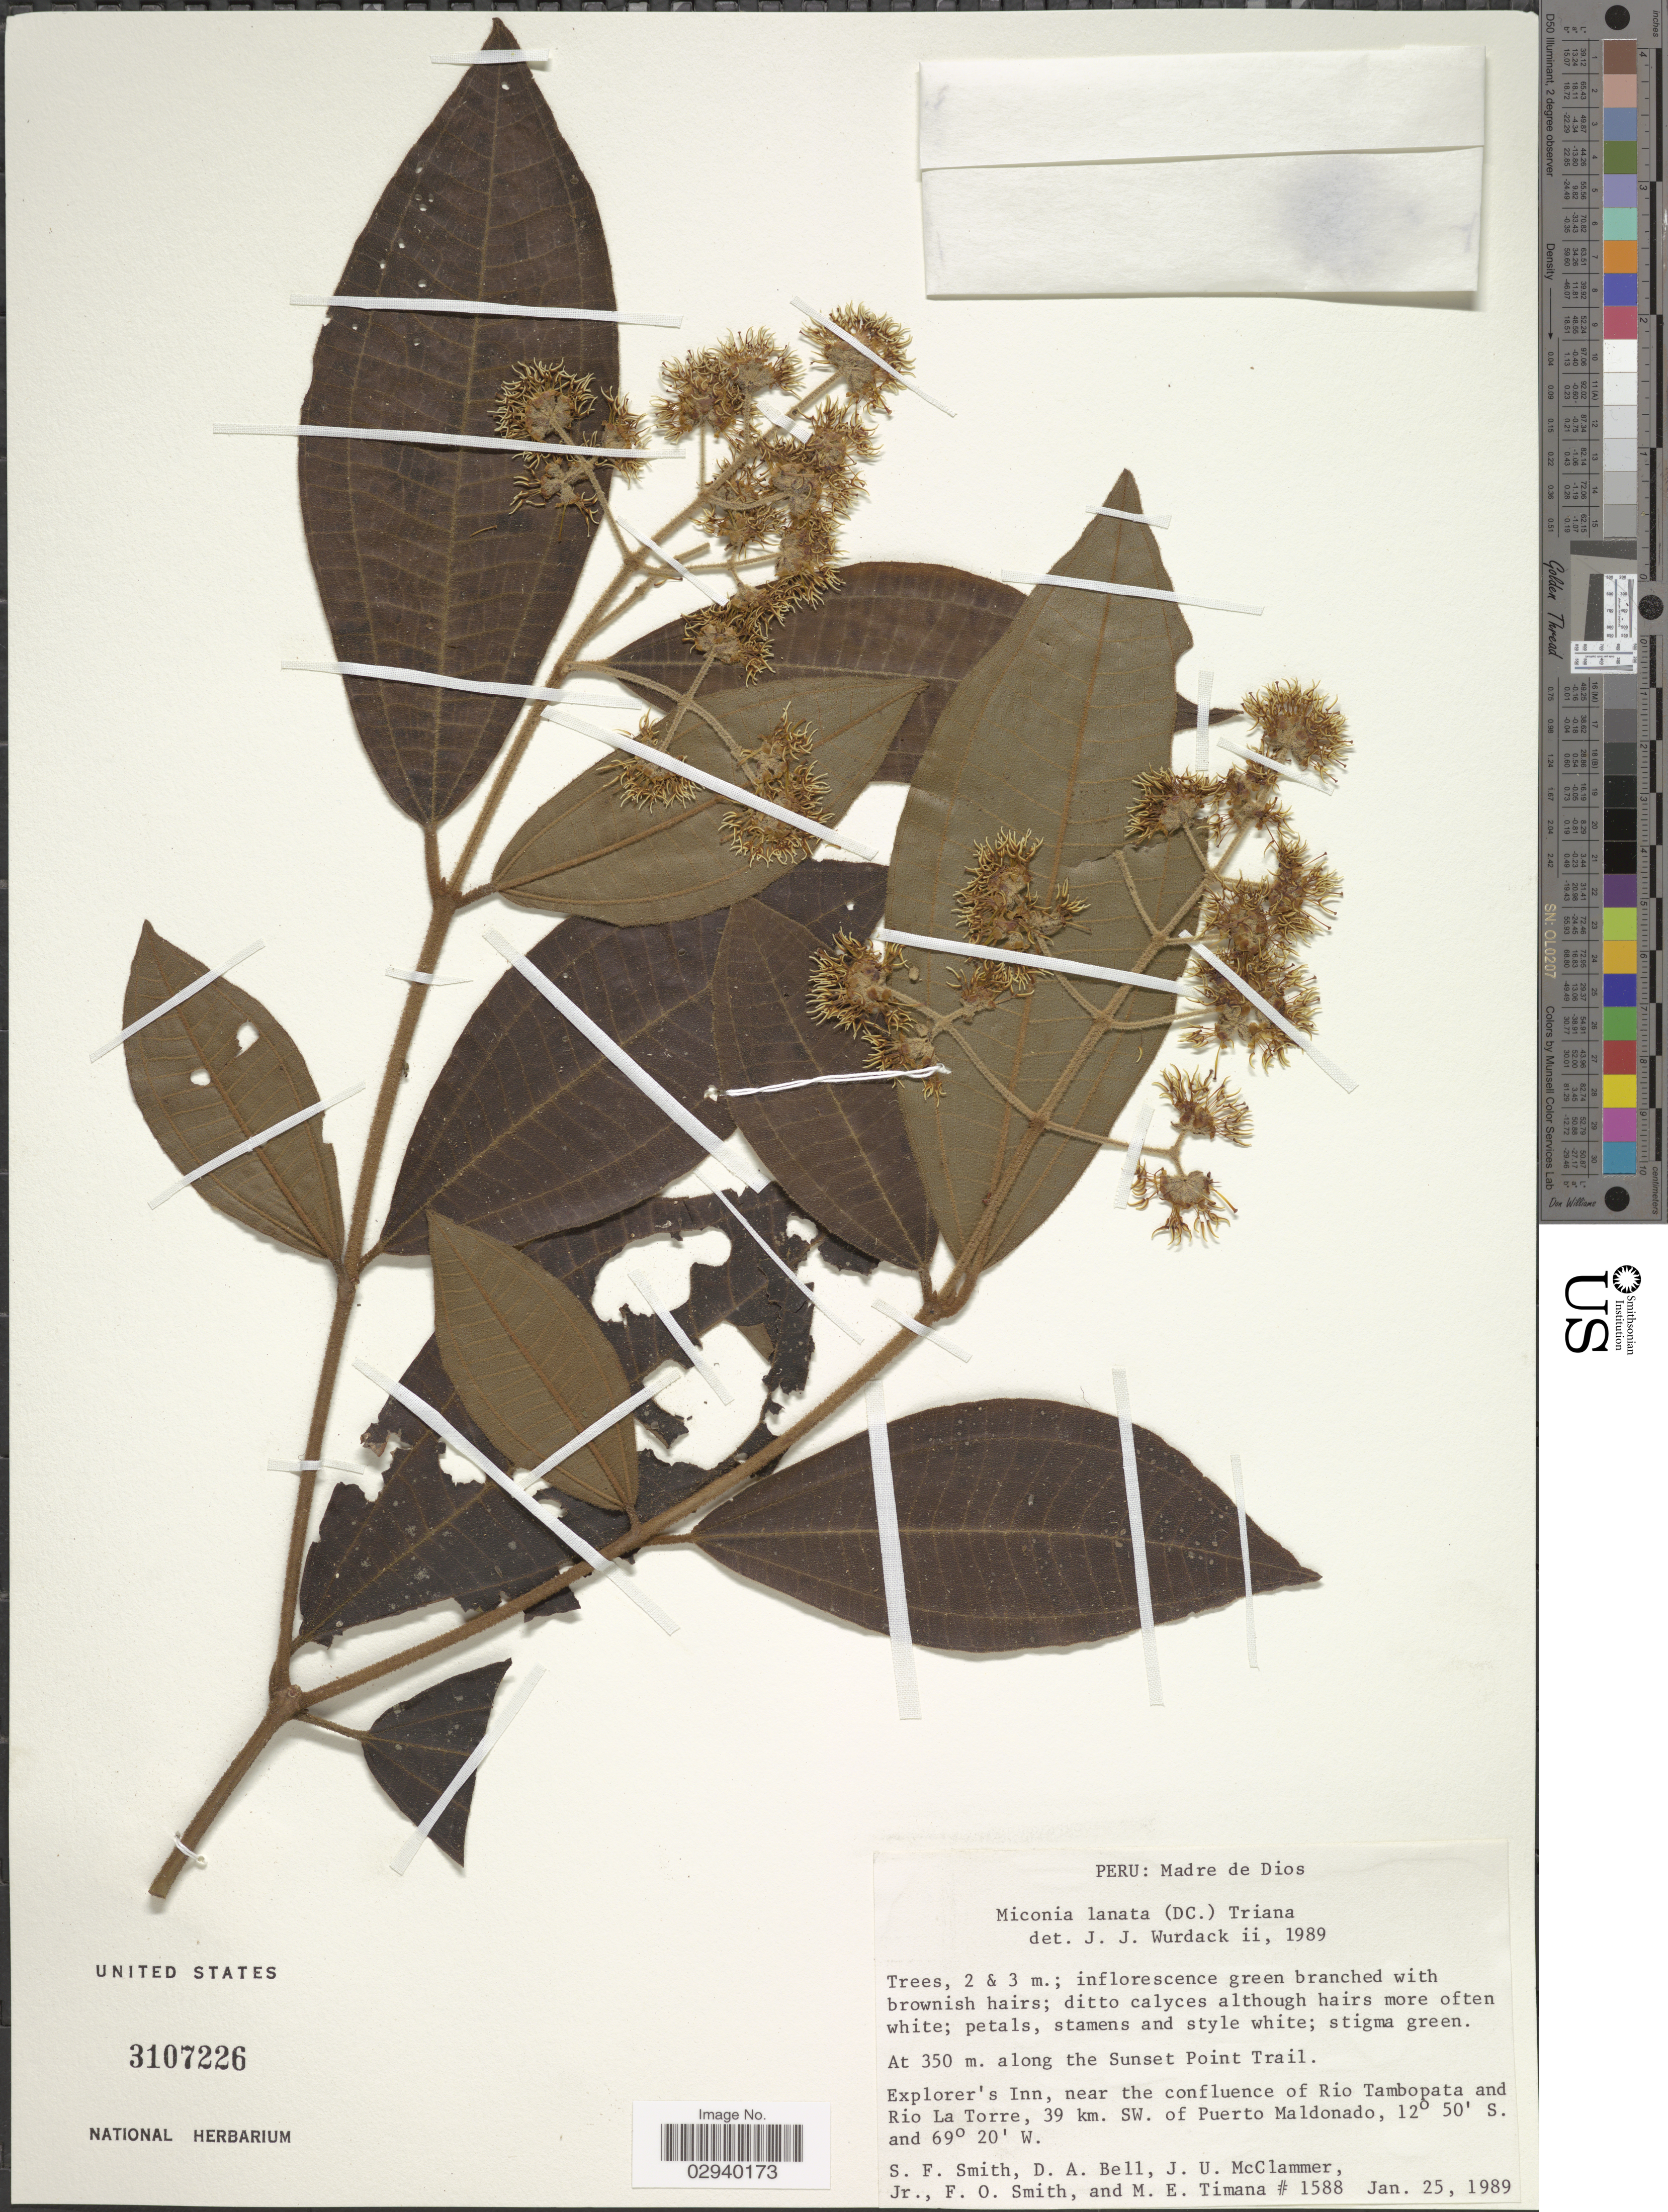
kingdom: Plantae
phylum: Tracheophyta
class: Magnoliopsida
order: Myrtales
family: Melastomataceae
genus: Miconia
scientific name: Miconia lanata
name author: (DC.) Triana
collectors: S.F. Smith, D. A. Bell, J. McClammer Jr. & F. Smith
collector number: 1588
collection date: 1989-01-25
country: Peru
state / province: Madre de Dios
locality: Along the Sunset Point Trail. Explorer's Inn, near the confluence of Rio Tambopata and Rio La Torre, 39 km. SW of Puerto Maldonado.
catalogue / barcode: US 3107226